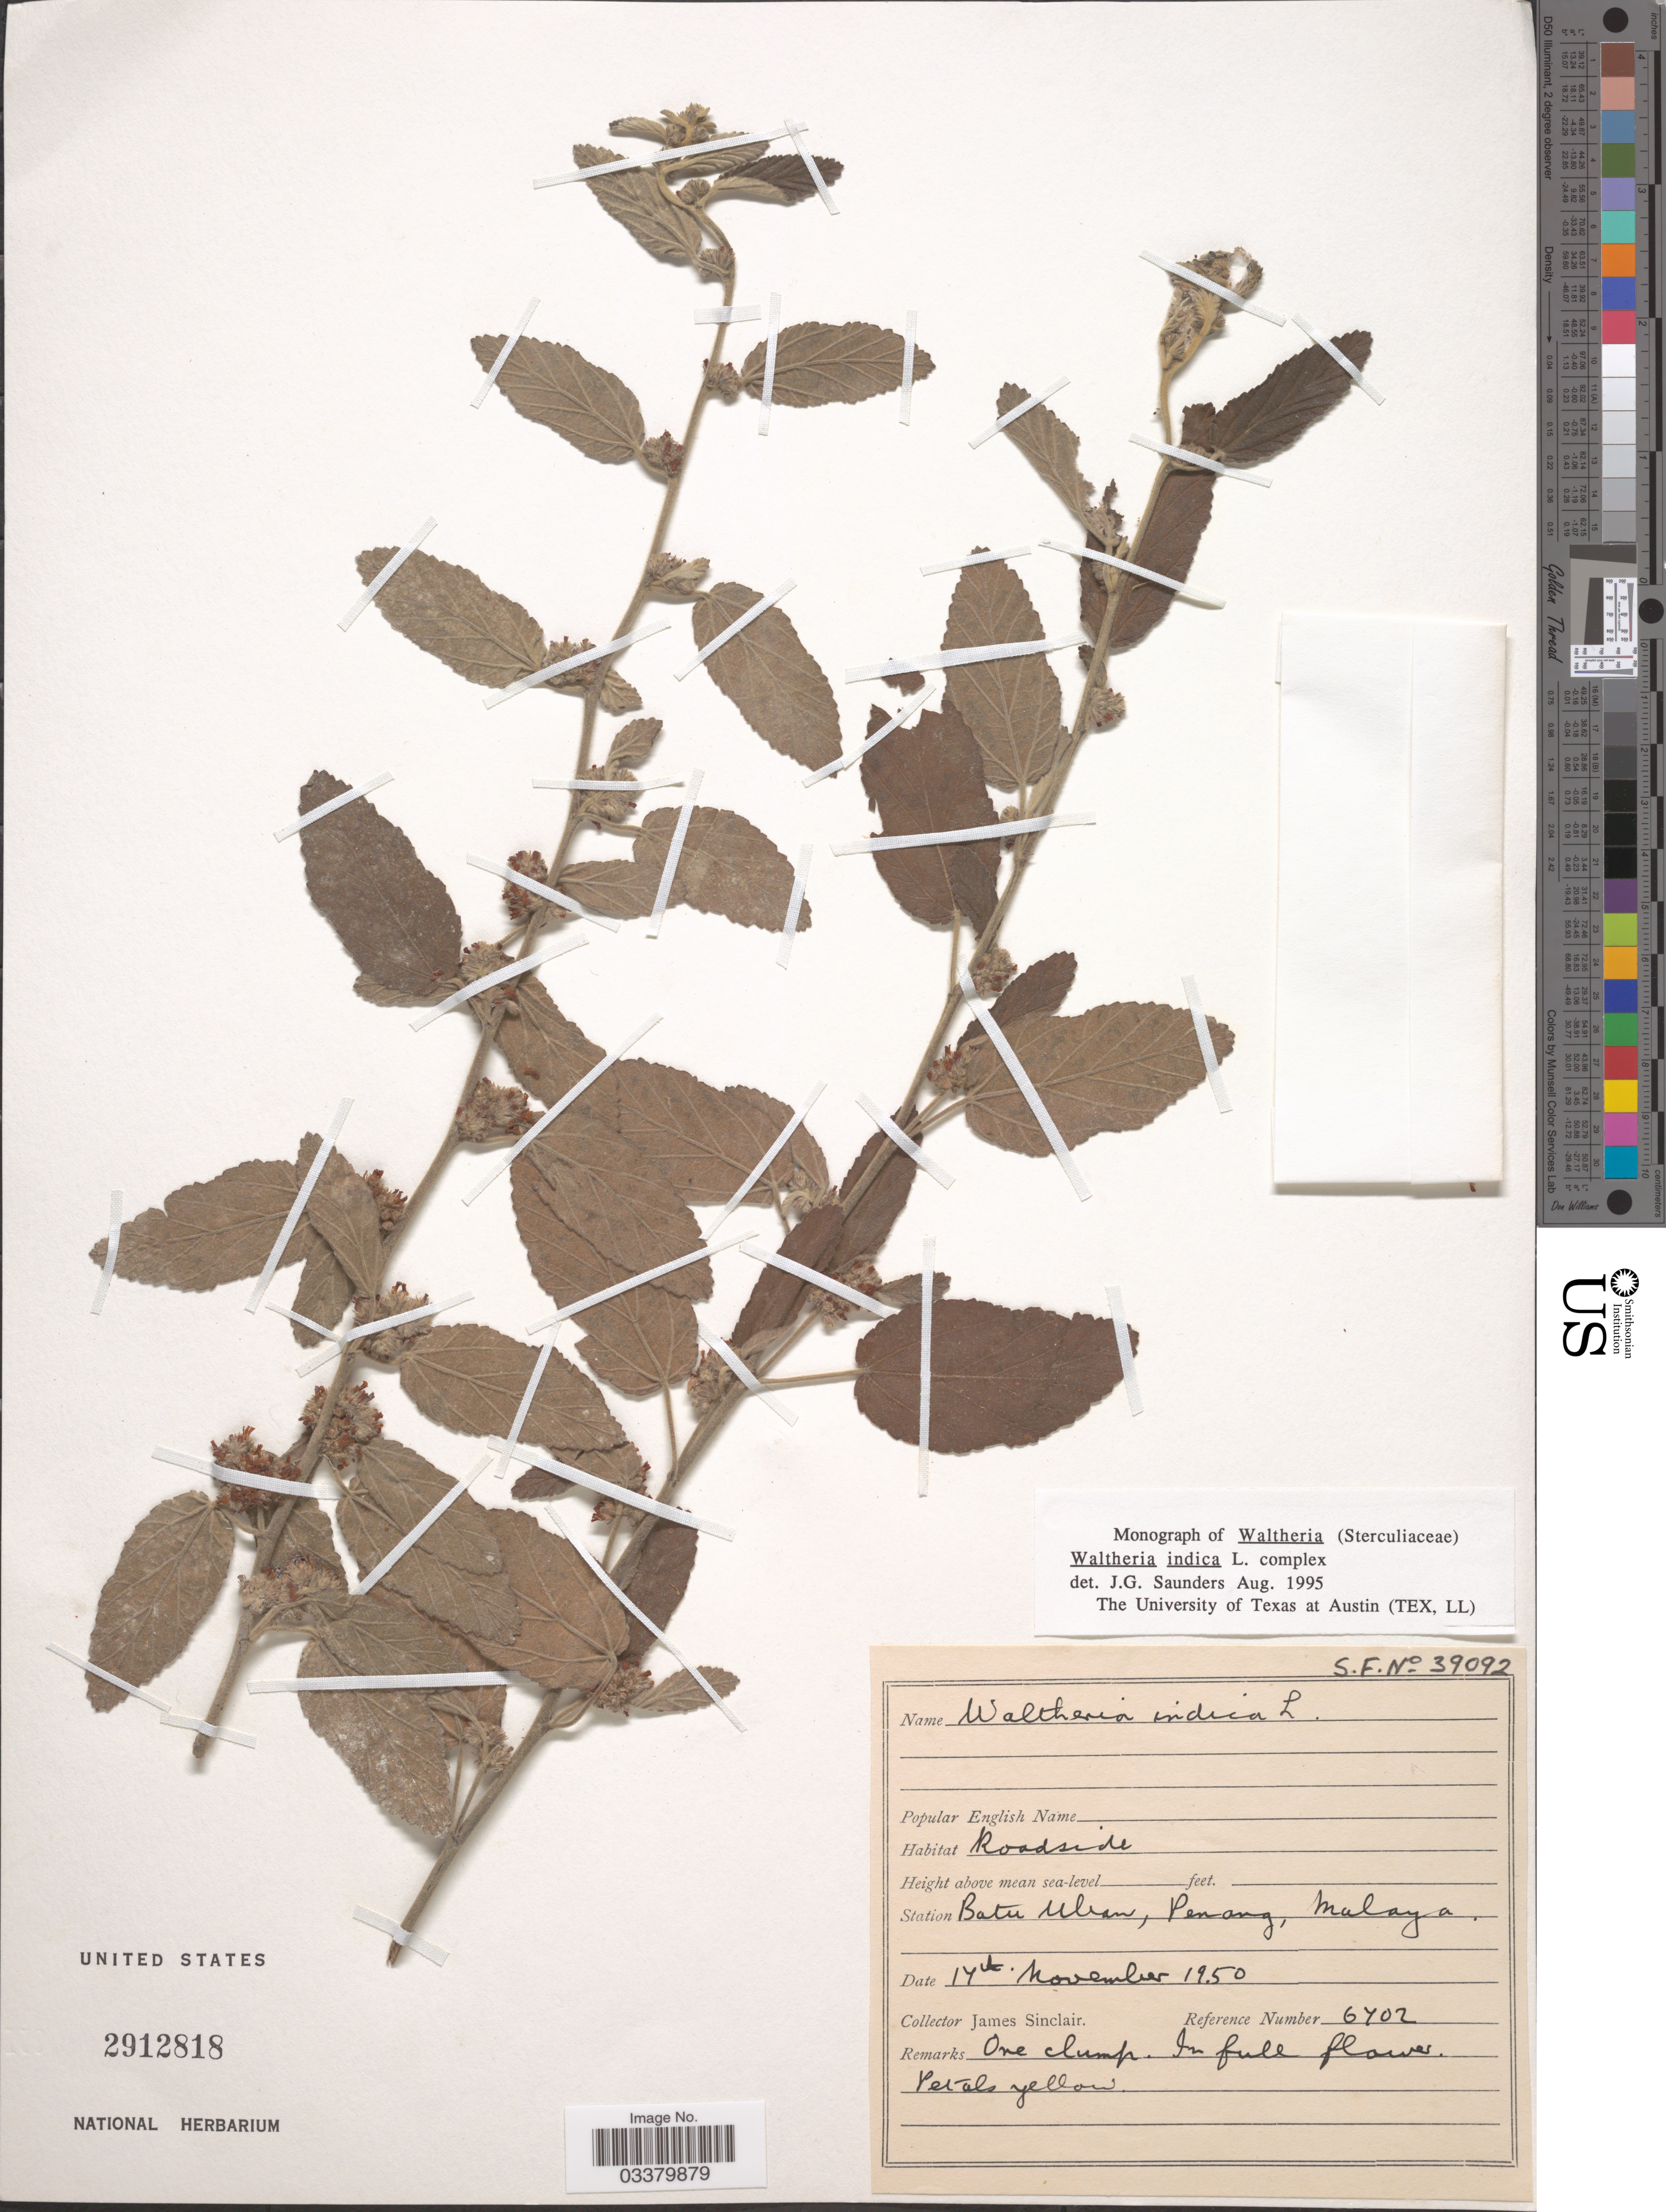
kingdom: Plantae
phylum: Tracheophyta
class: Magnoliopsida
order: Malvales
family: Malvaceae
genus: Waltheria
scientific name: Waltheria indica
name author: L.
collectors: J. Sinclair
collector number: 6702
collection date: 1950-11-17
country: Malaysia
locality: Station Batu Uban, Penang.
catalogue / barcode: US 2912818